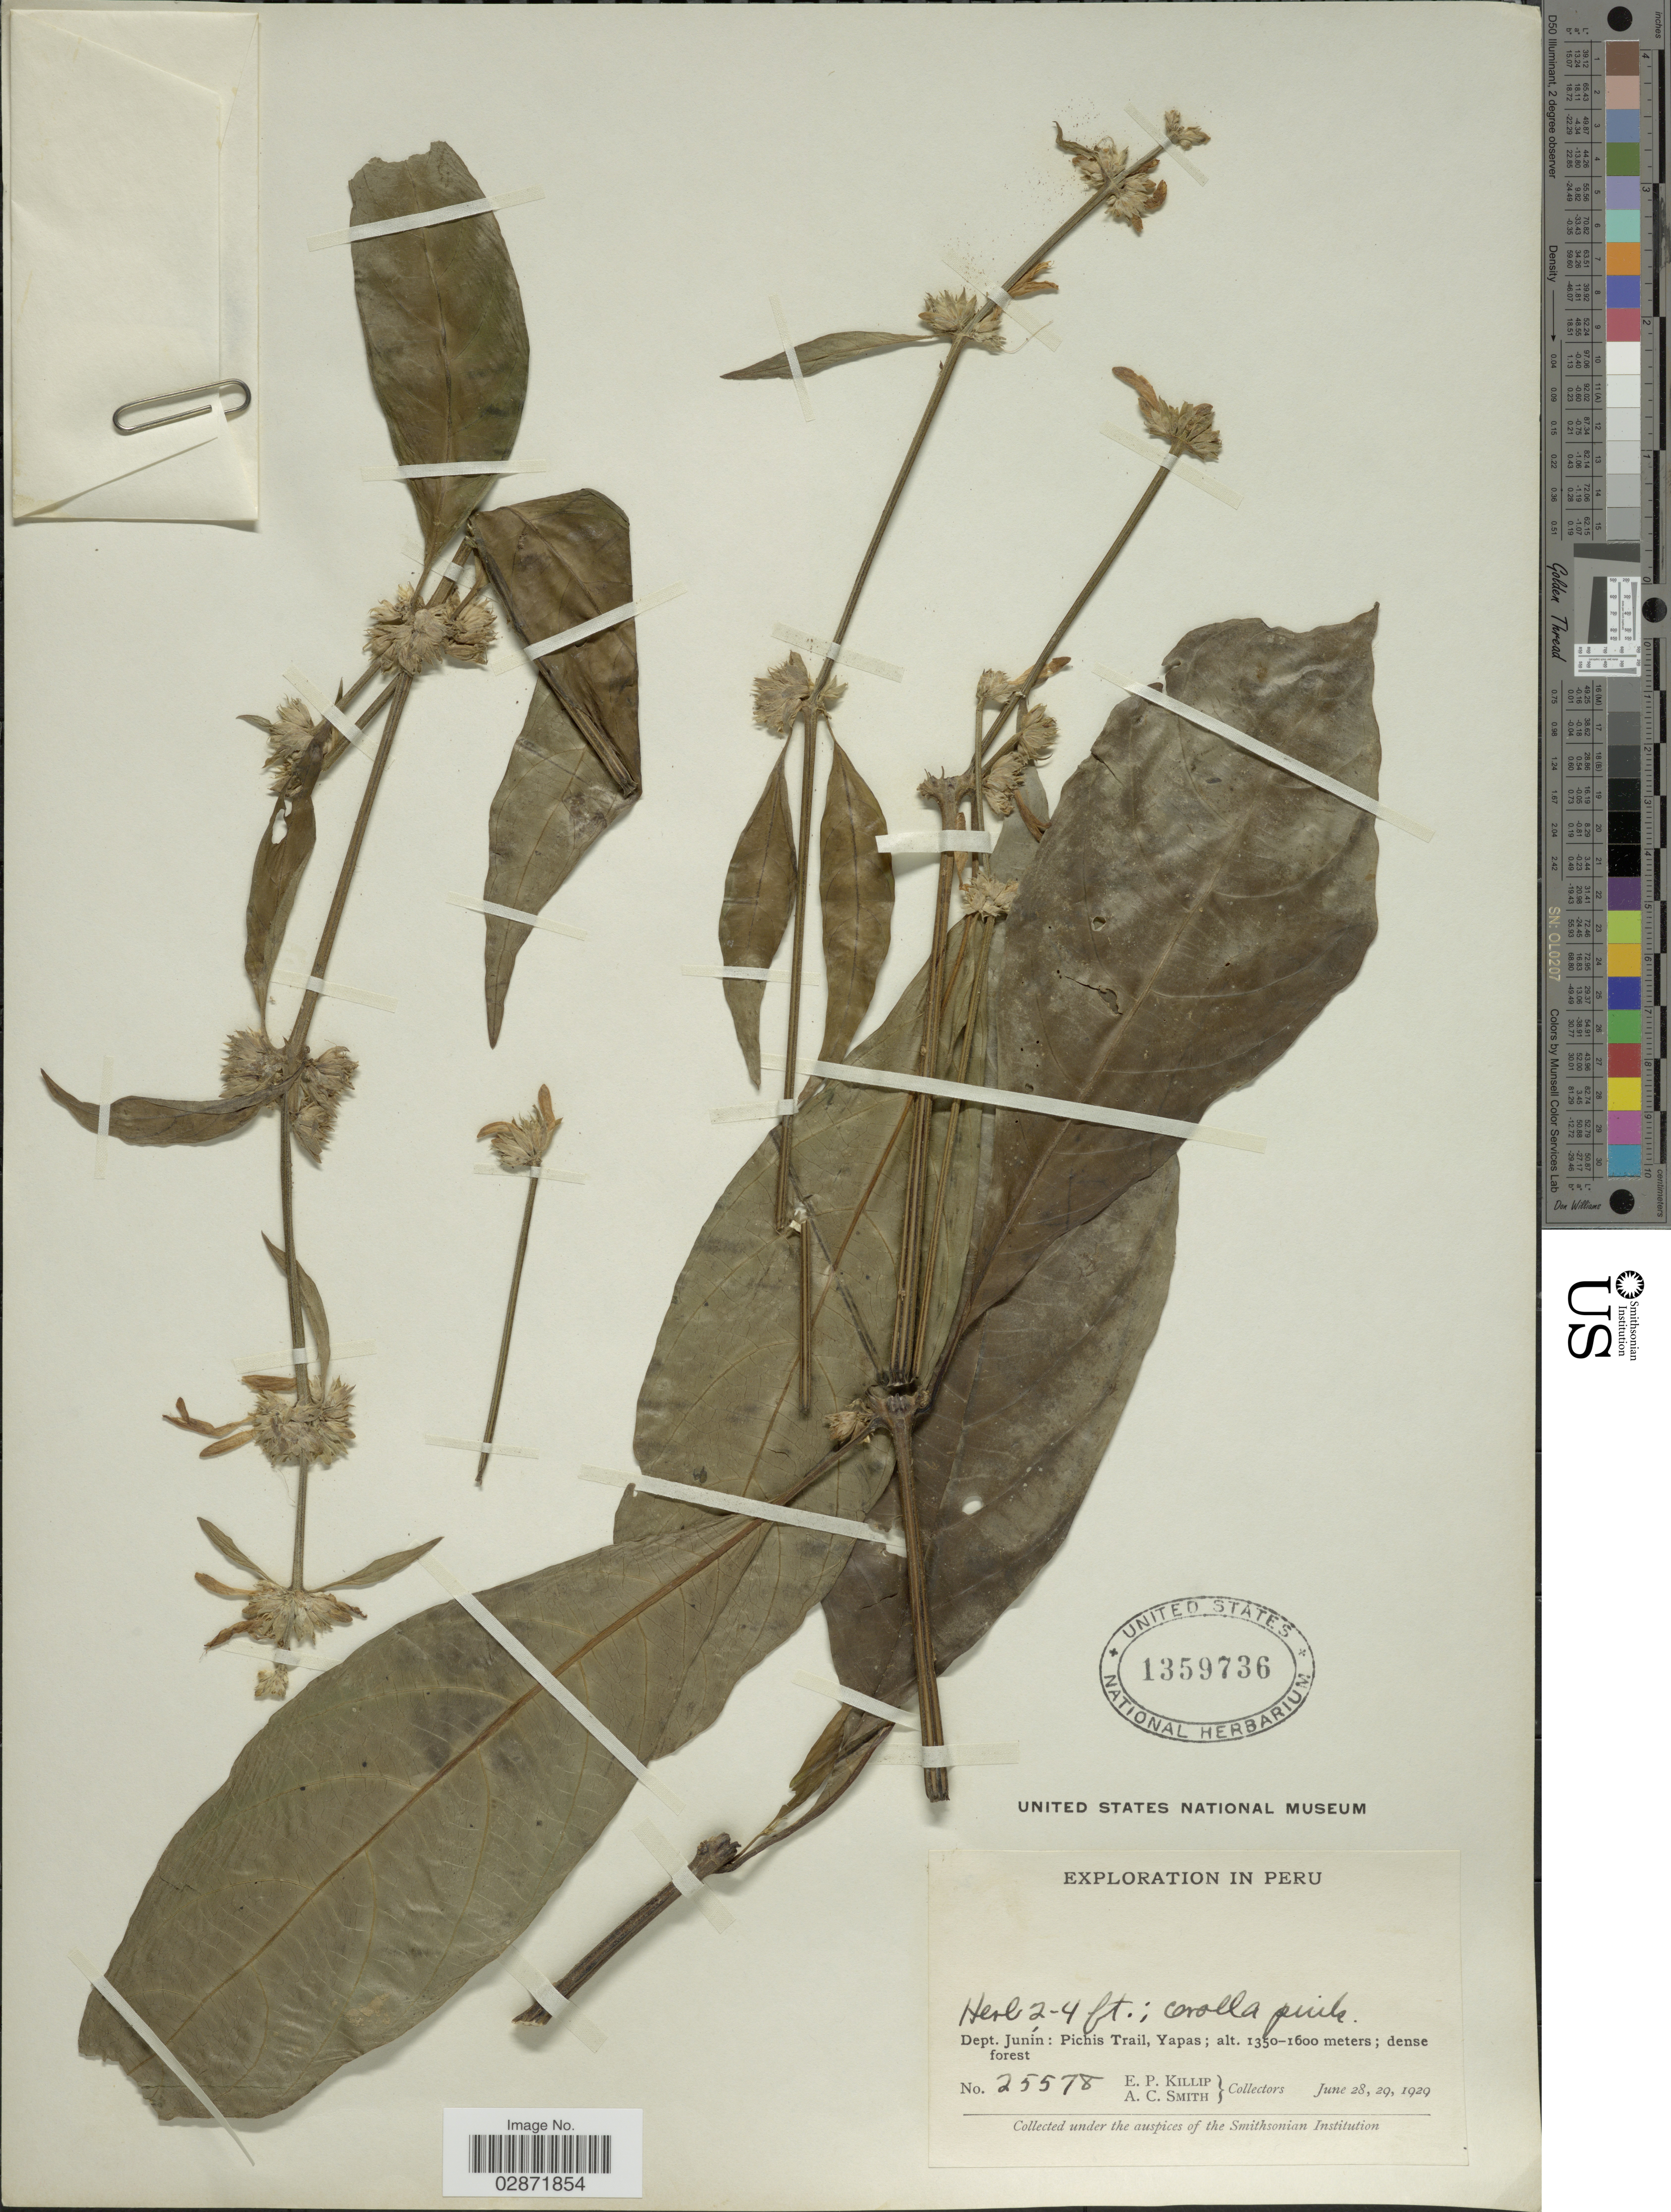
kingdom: Plantae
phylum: Tracheophyta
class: Magnoliopsida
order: Lamiales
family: Acanthaceae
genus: Dicliptera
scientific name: Dicliptera acuminata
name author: (Ruiz & Pav.) Juss.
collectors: E. P. Killip & A. C. Smith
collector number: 25578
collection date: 1929-06-28/1929-06-29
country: Peru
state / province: Junín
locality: Dept. Junín: Pichis Trail, Yapas.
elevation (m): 1350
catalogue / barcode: US 1359736